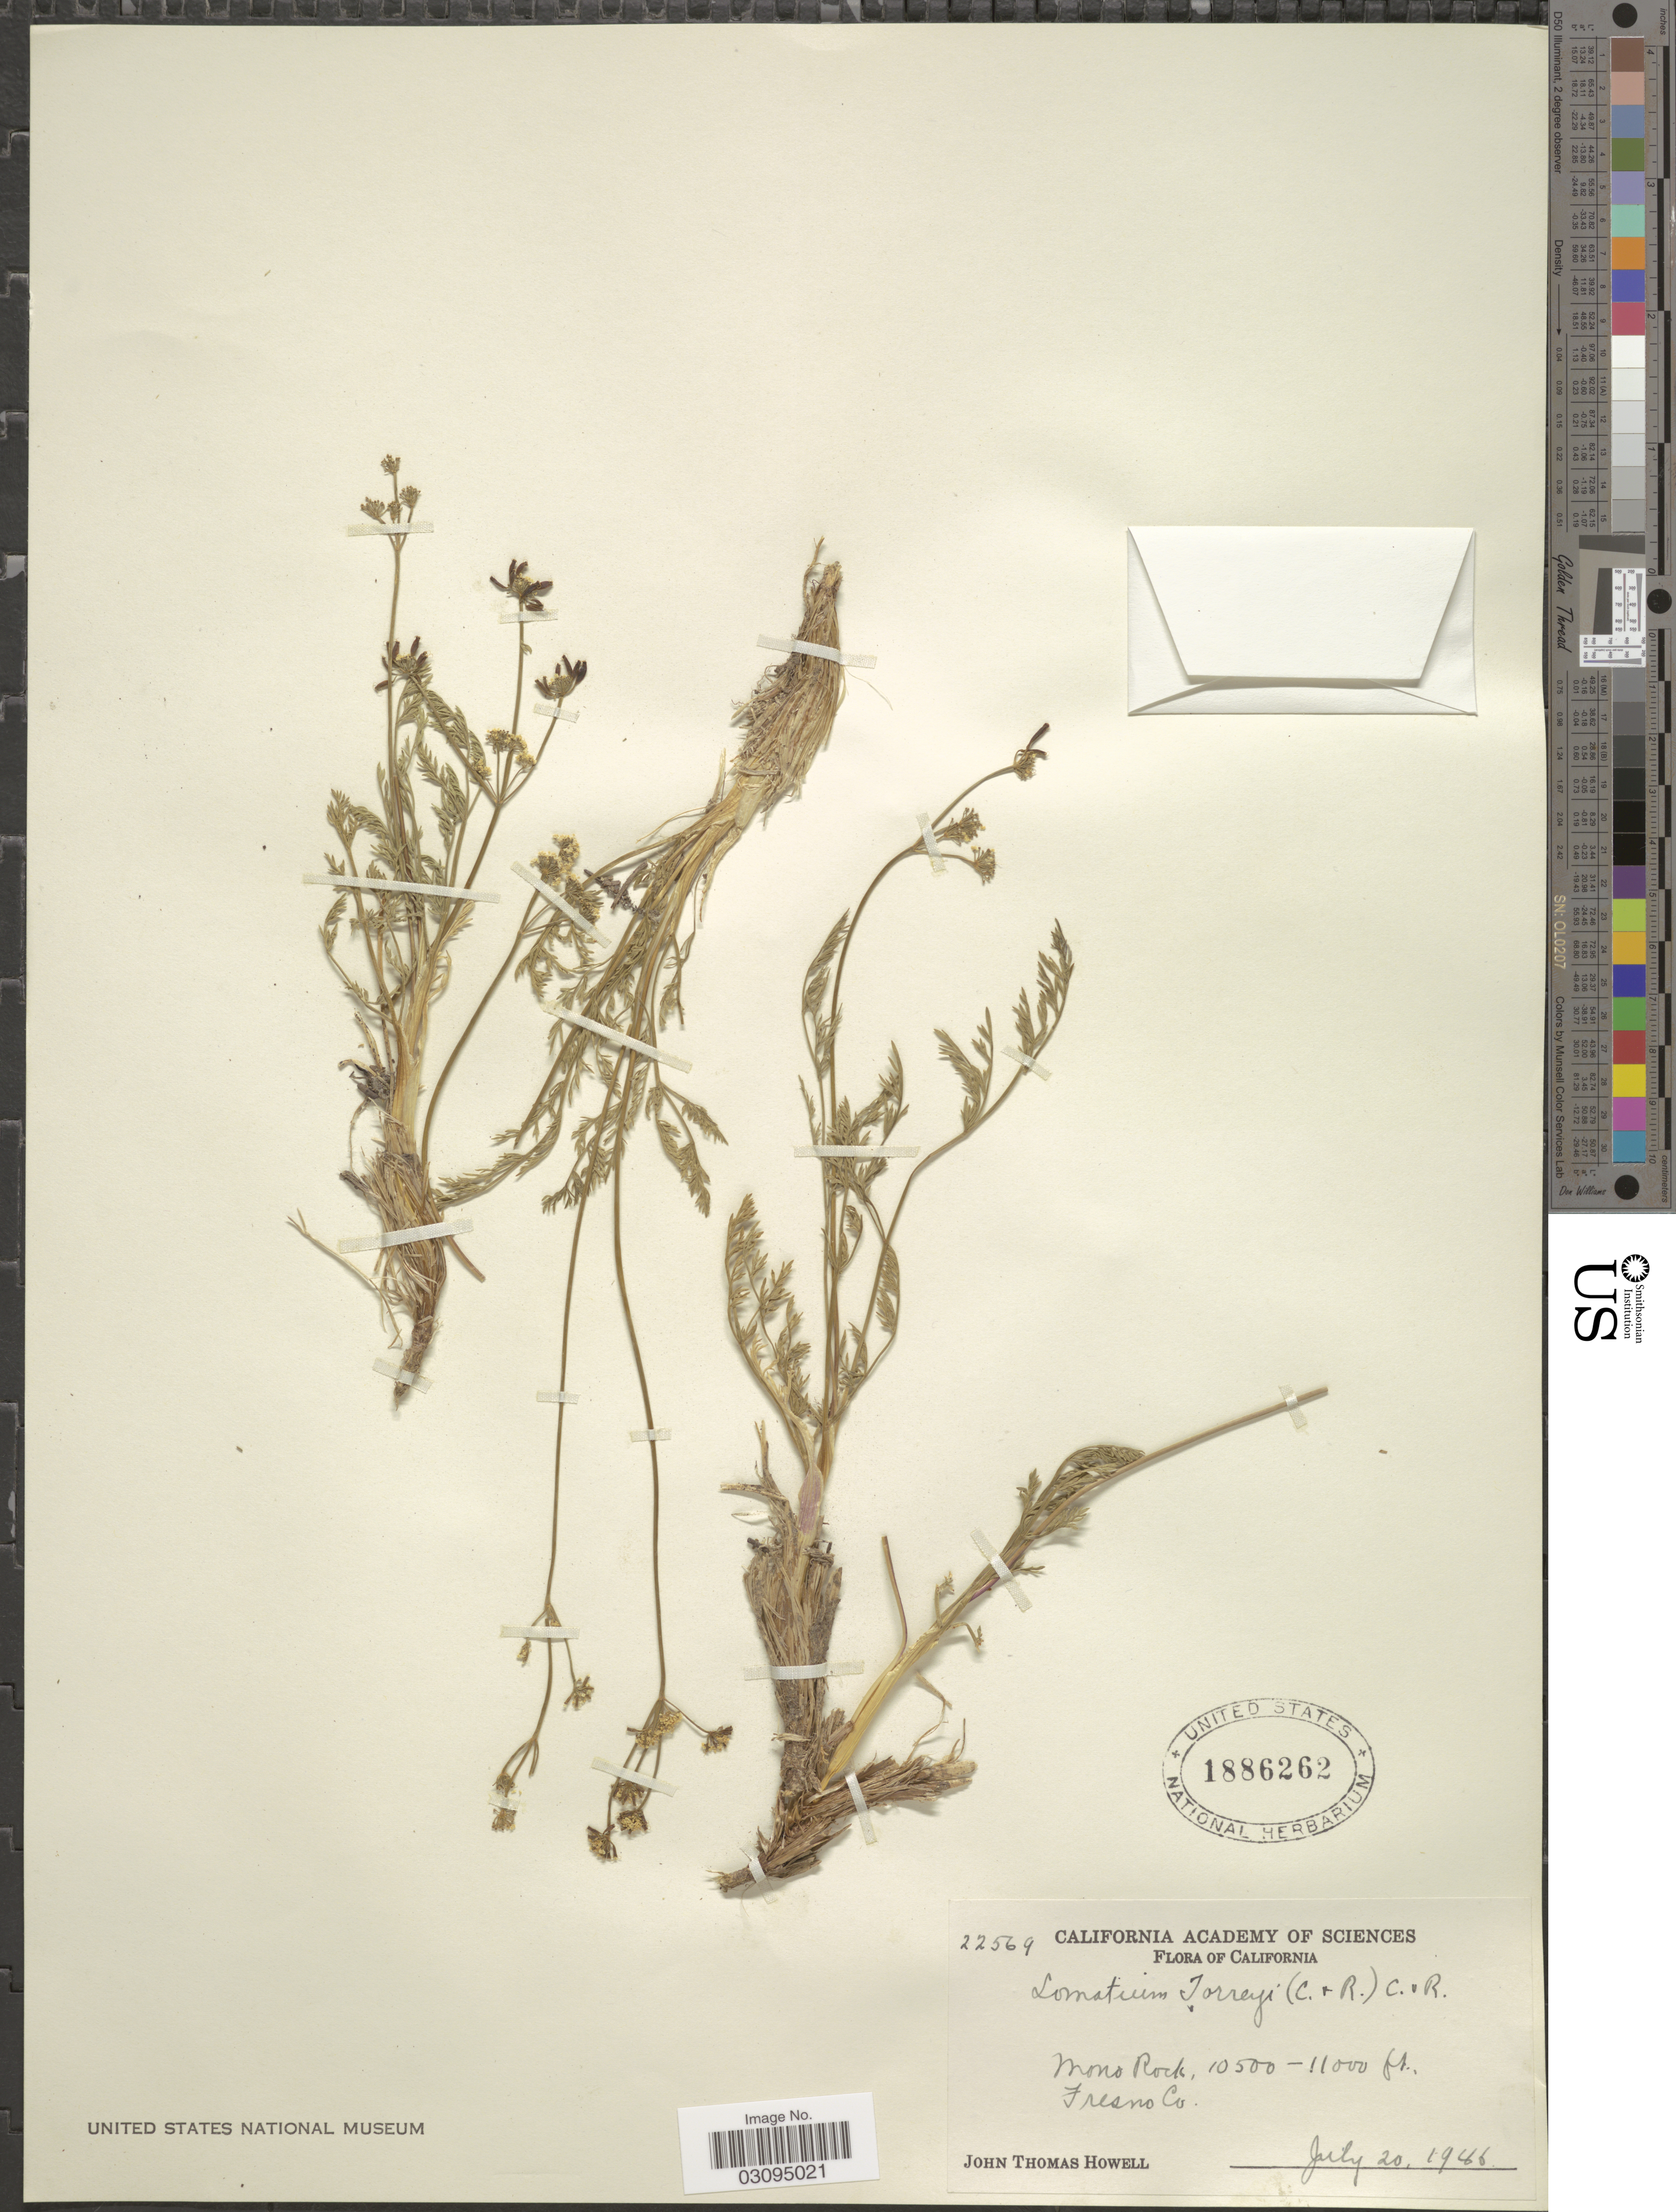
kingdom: Plantae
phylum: Tracheophyta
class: Magnoliopsida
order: Apiales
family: Apiaceae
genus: Lomatium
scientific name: Lomatium torreyi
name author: (J.M. Coult. & Rose) J.M. Coult. & Rose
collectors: J. T. Howell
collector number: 22569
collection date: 1986-07-20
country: United States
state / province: California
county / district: Fresno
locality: Mono Rock, Fresno Co.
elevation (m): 3200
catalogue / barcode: US 1886262